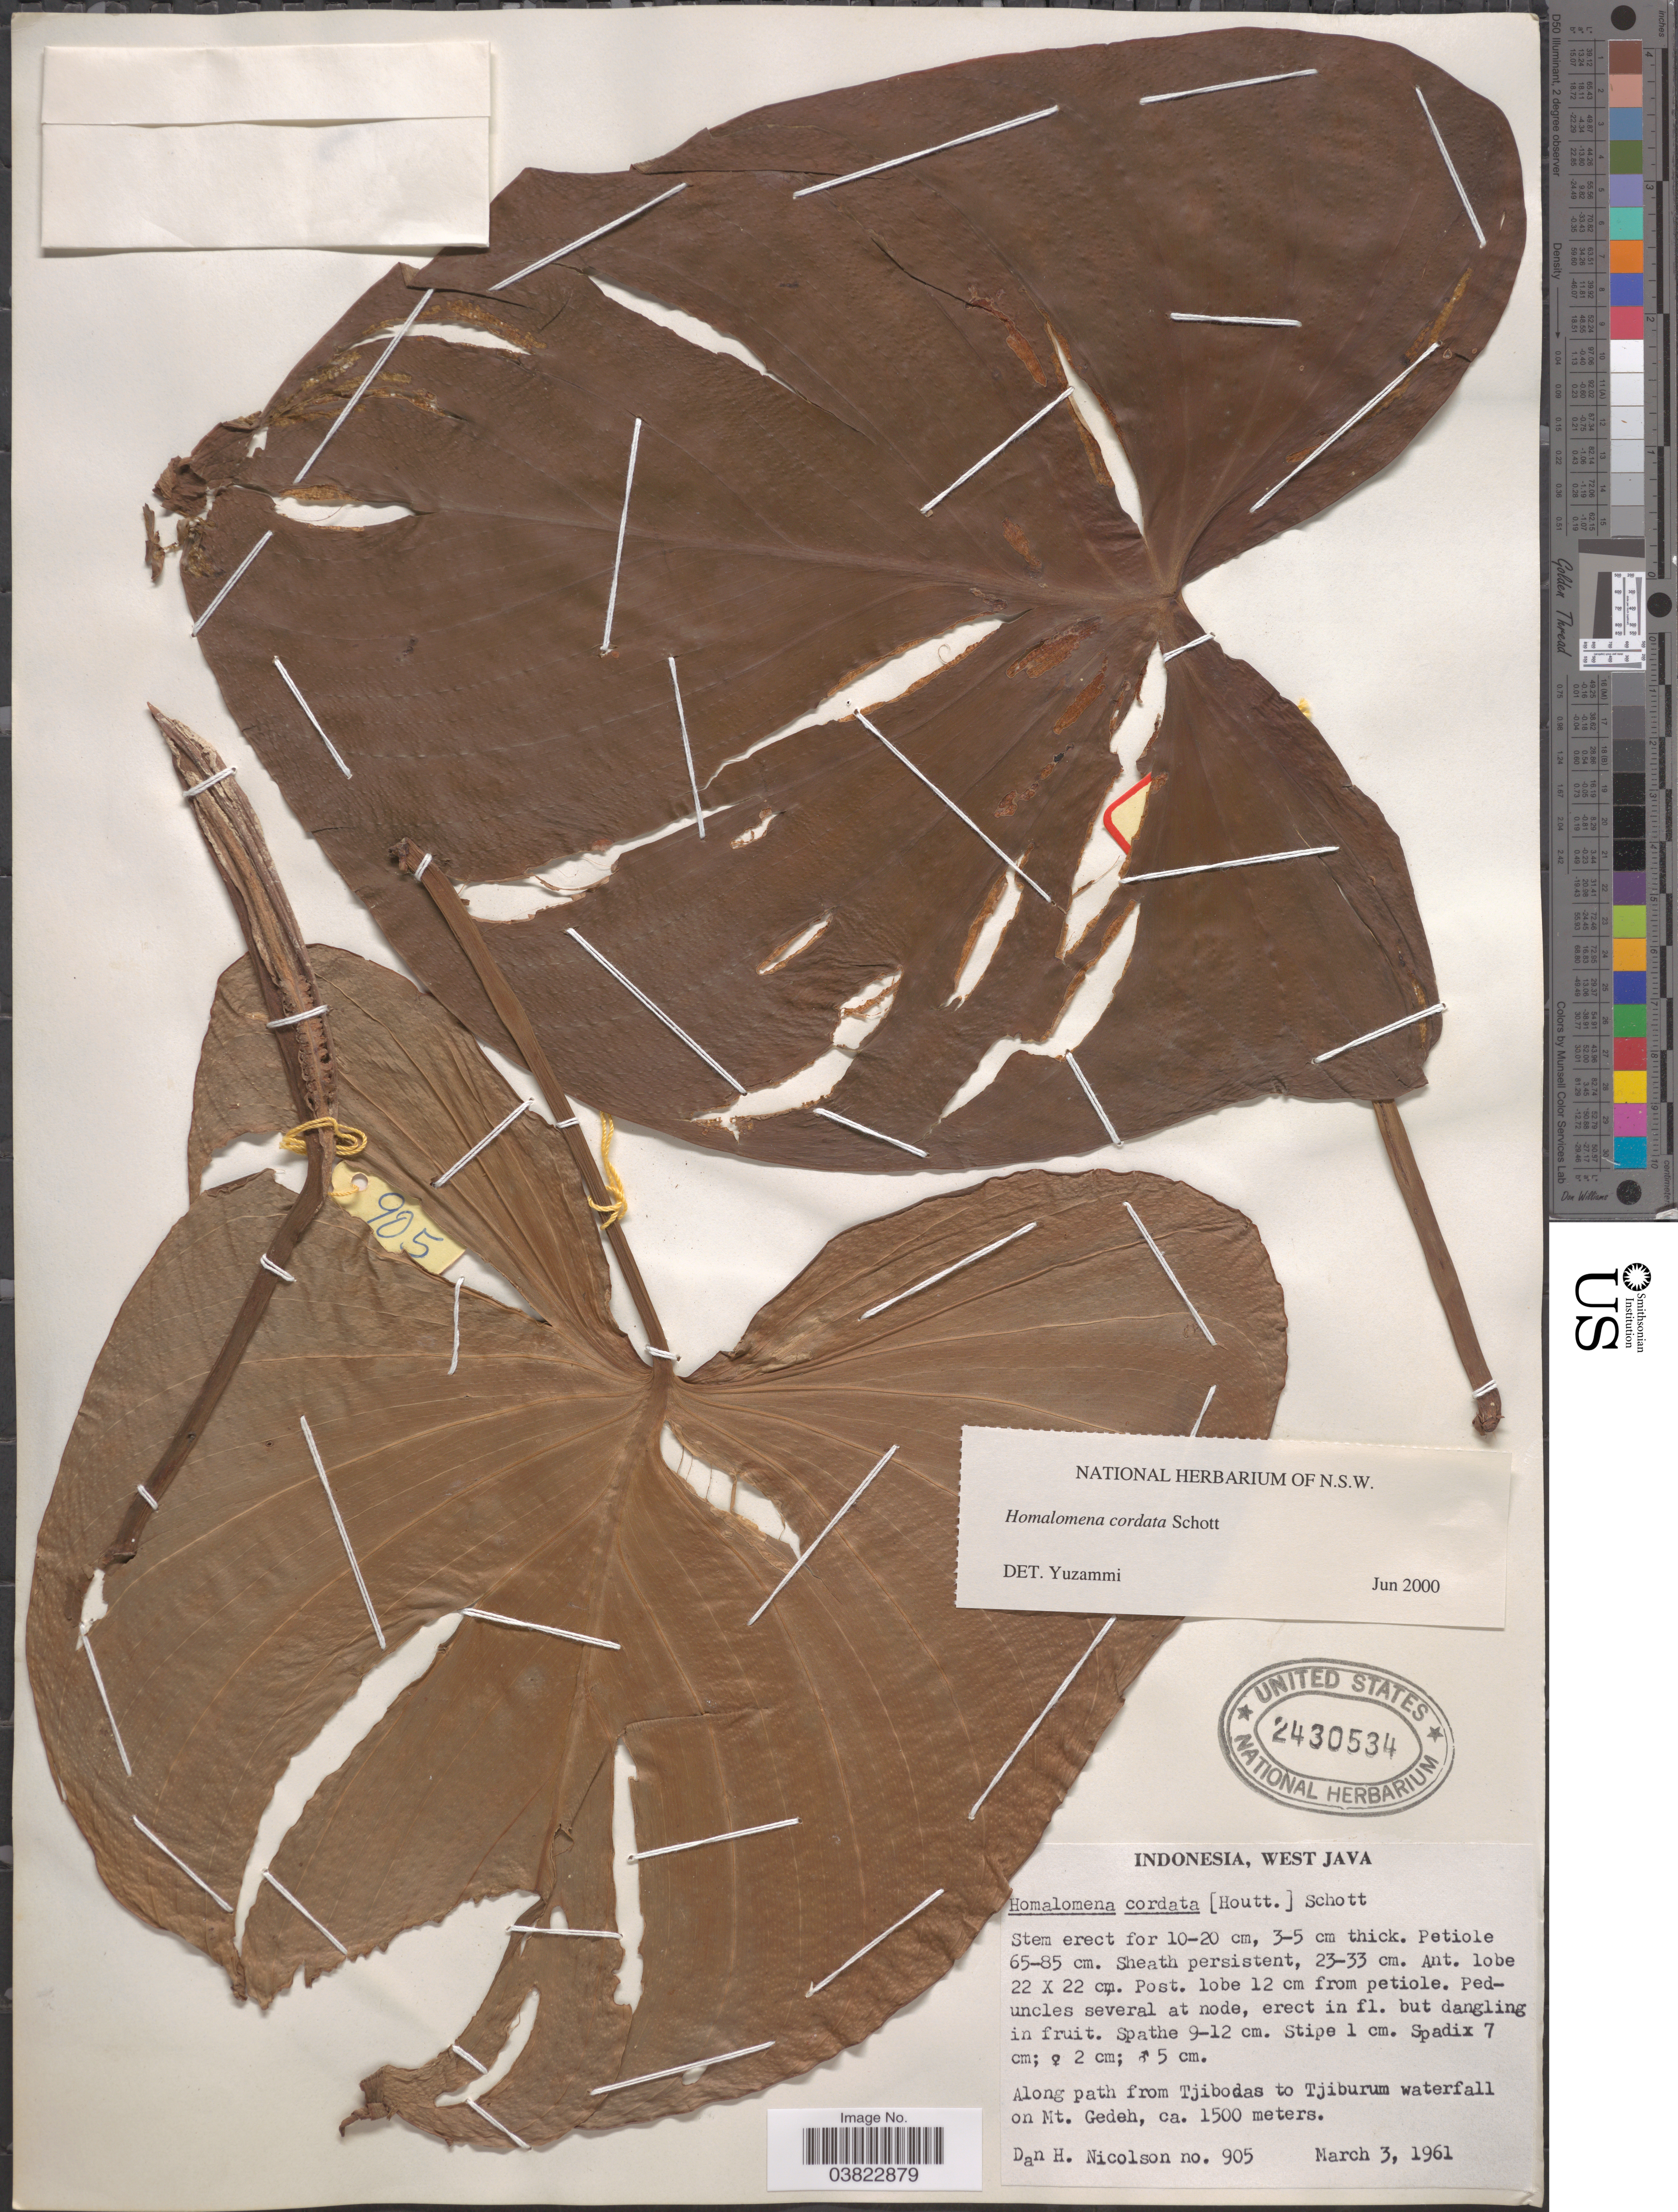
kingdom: Plantae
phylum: Tracheophyta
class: Liliopsida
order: Alismatales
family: Araceae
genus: Homalomena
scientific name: Homalomena cordata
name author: Schott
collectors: D. H. Nicolson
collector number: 905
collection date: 1961-03-03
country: Indonesia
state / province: Java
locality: West Java. Along path from Tjibodas to Tjiburum waterfall on Mt. Gedeh.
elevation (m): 1500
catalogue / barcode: US 2430534